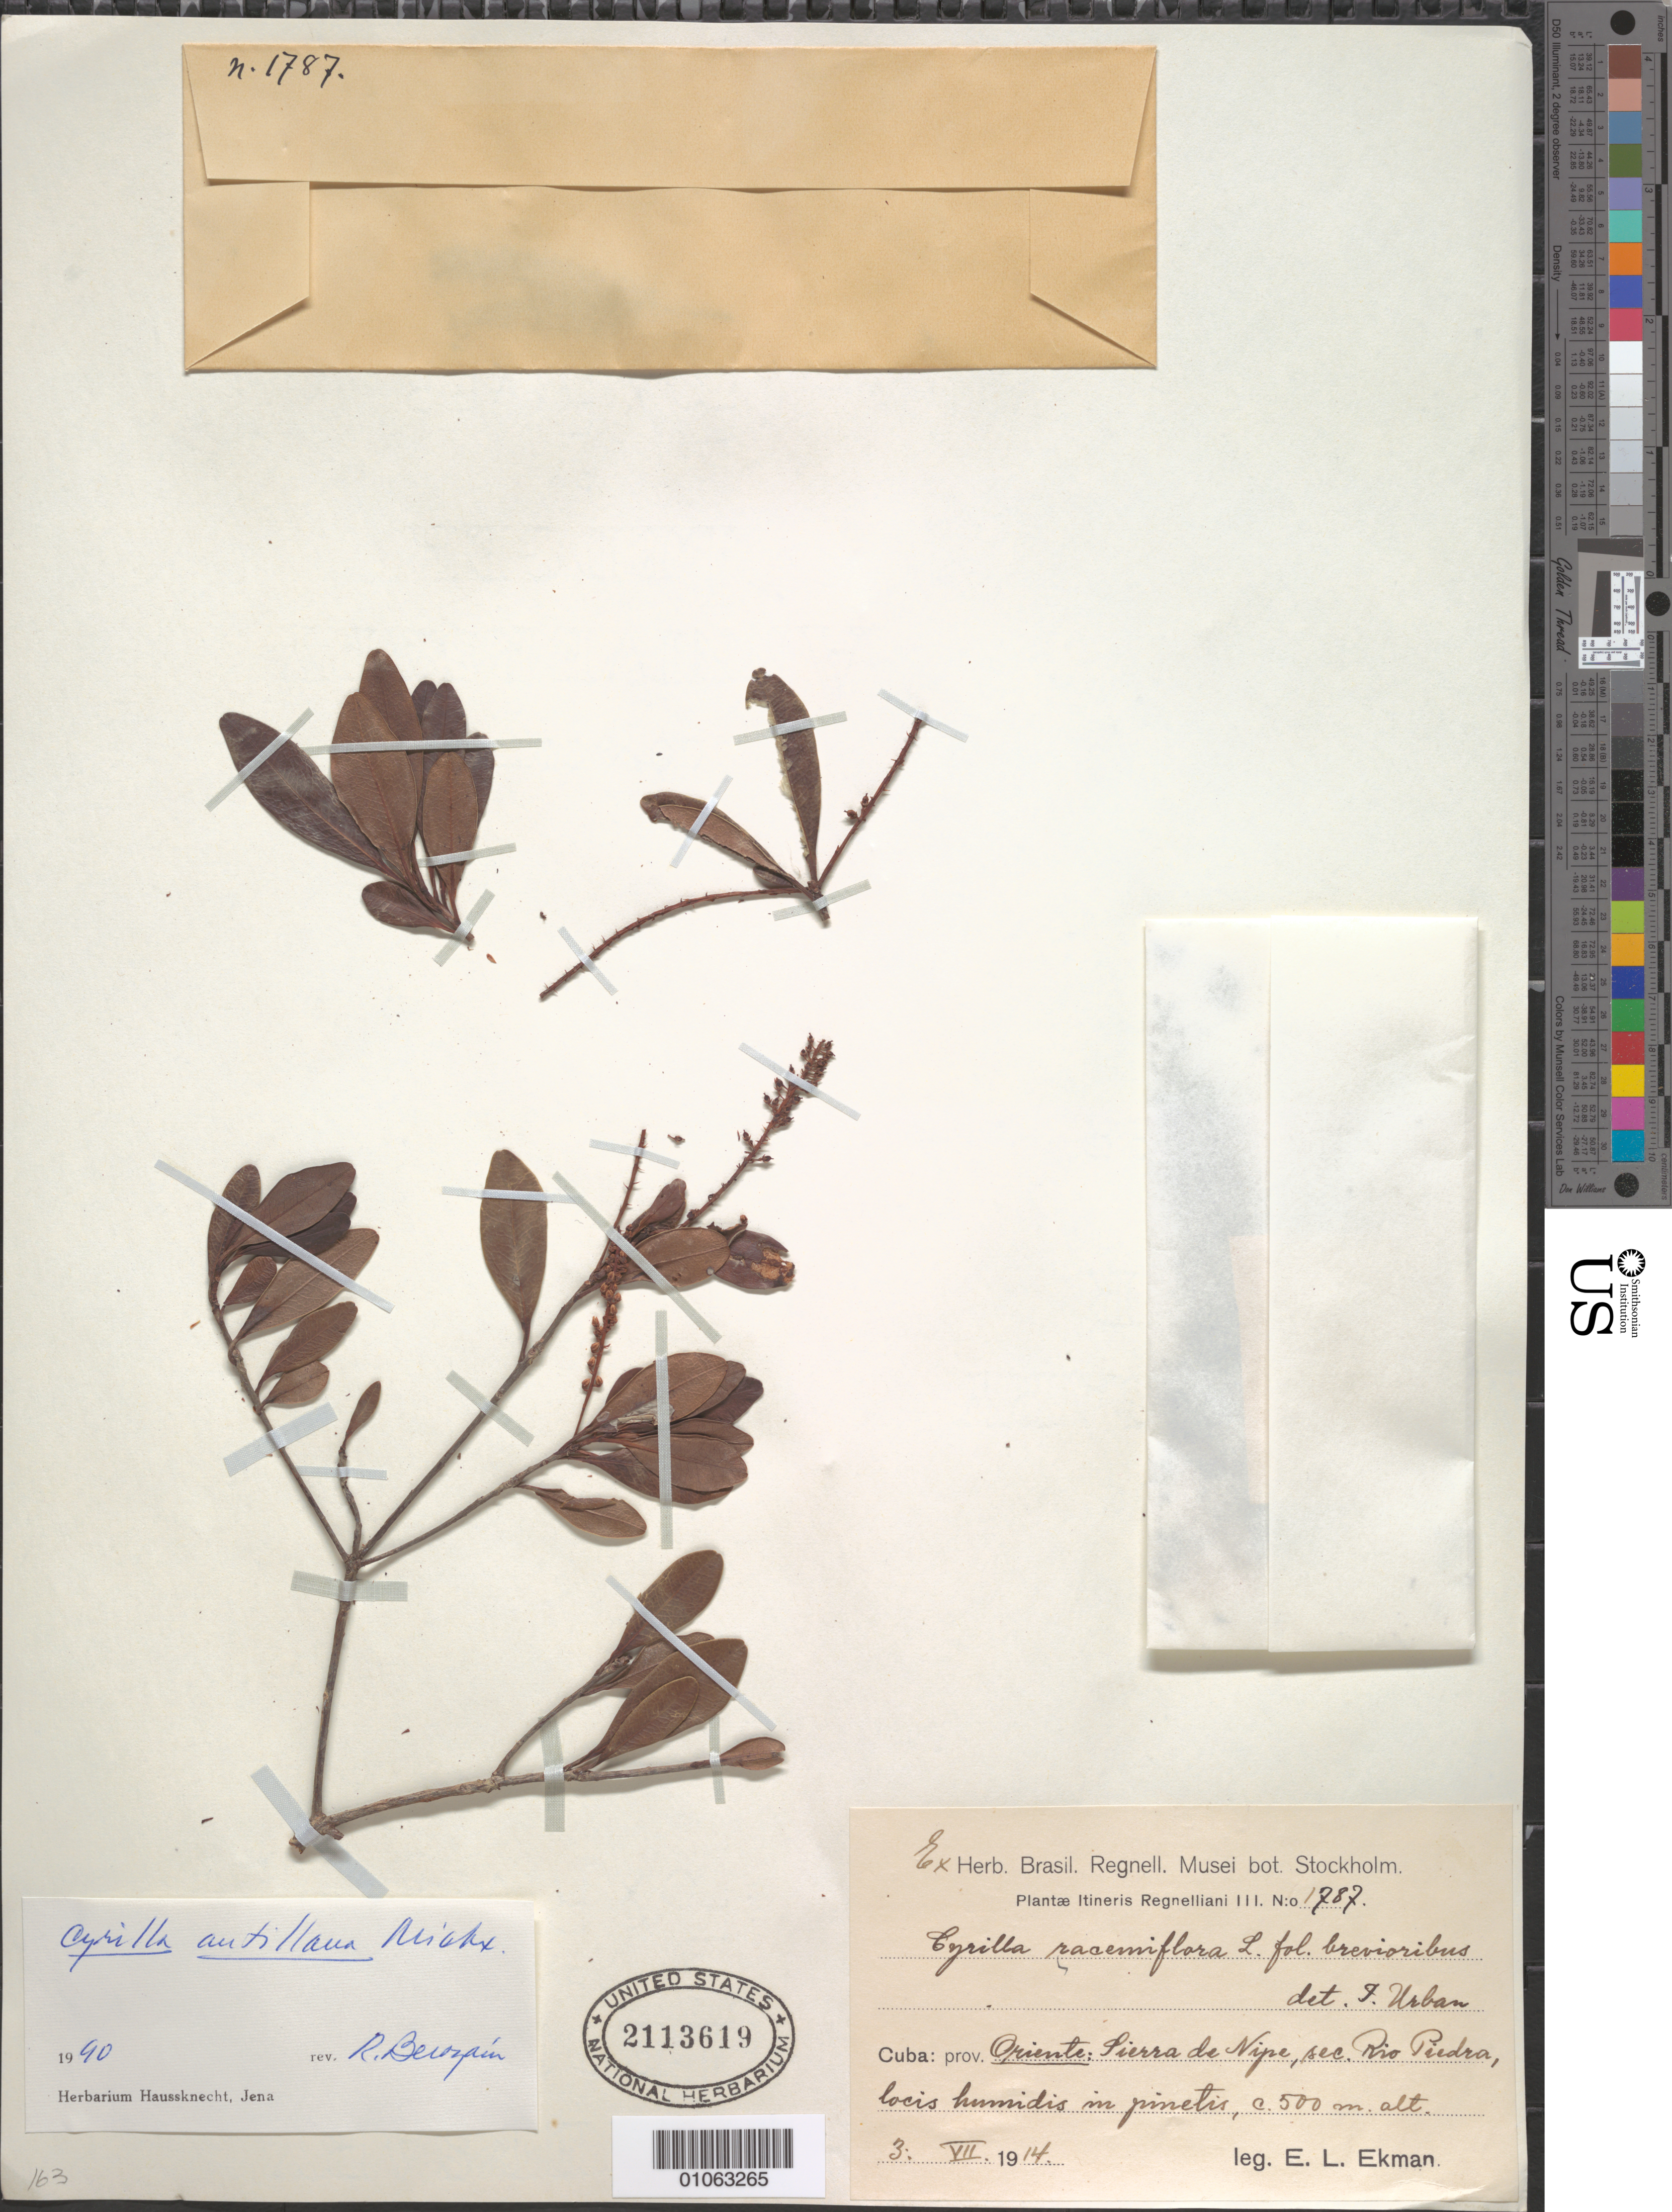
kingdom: Plantae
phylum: Tracheophyta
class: Magnoliopsida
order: Ericales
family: Cyrillaceae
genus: Cyrilla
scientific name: Cyrilla antillana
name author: Michx.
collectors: E. L. Ekman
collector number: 1787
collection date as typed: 03 Jul 1914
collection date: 1914-07-03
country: Cuba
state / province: Holguín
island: Cuba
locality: Sierra de Nipe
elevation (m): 500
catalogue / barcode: US 2113619